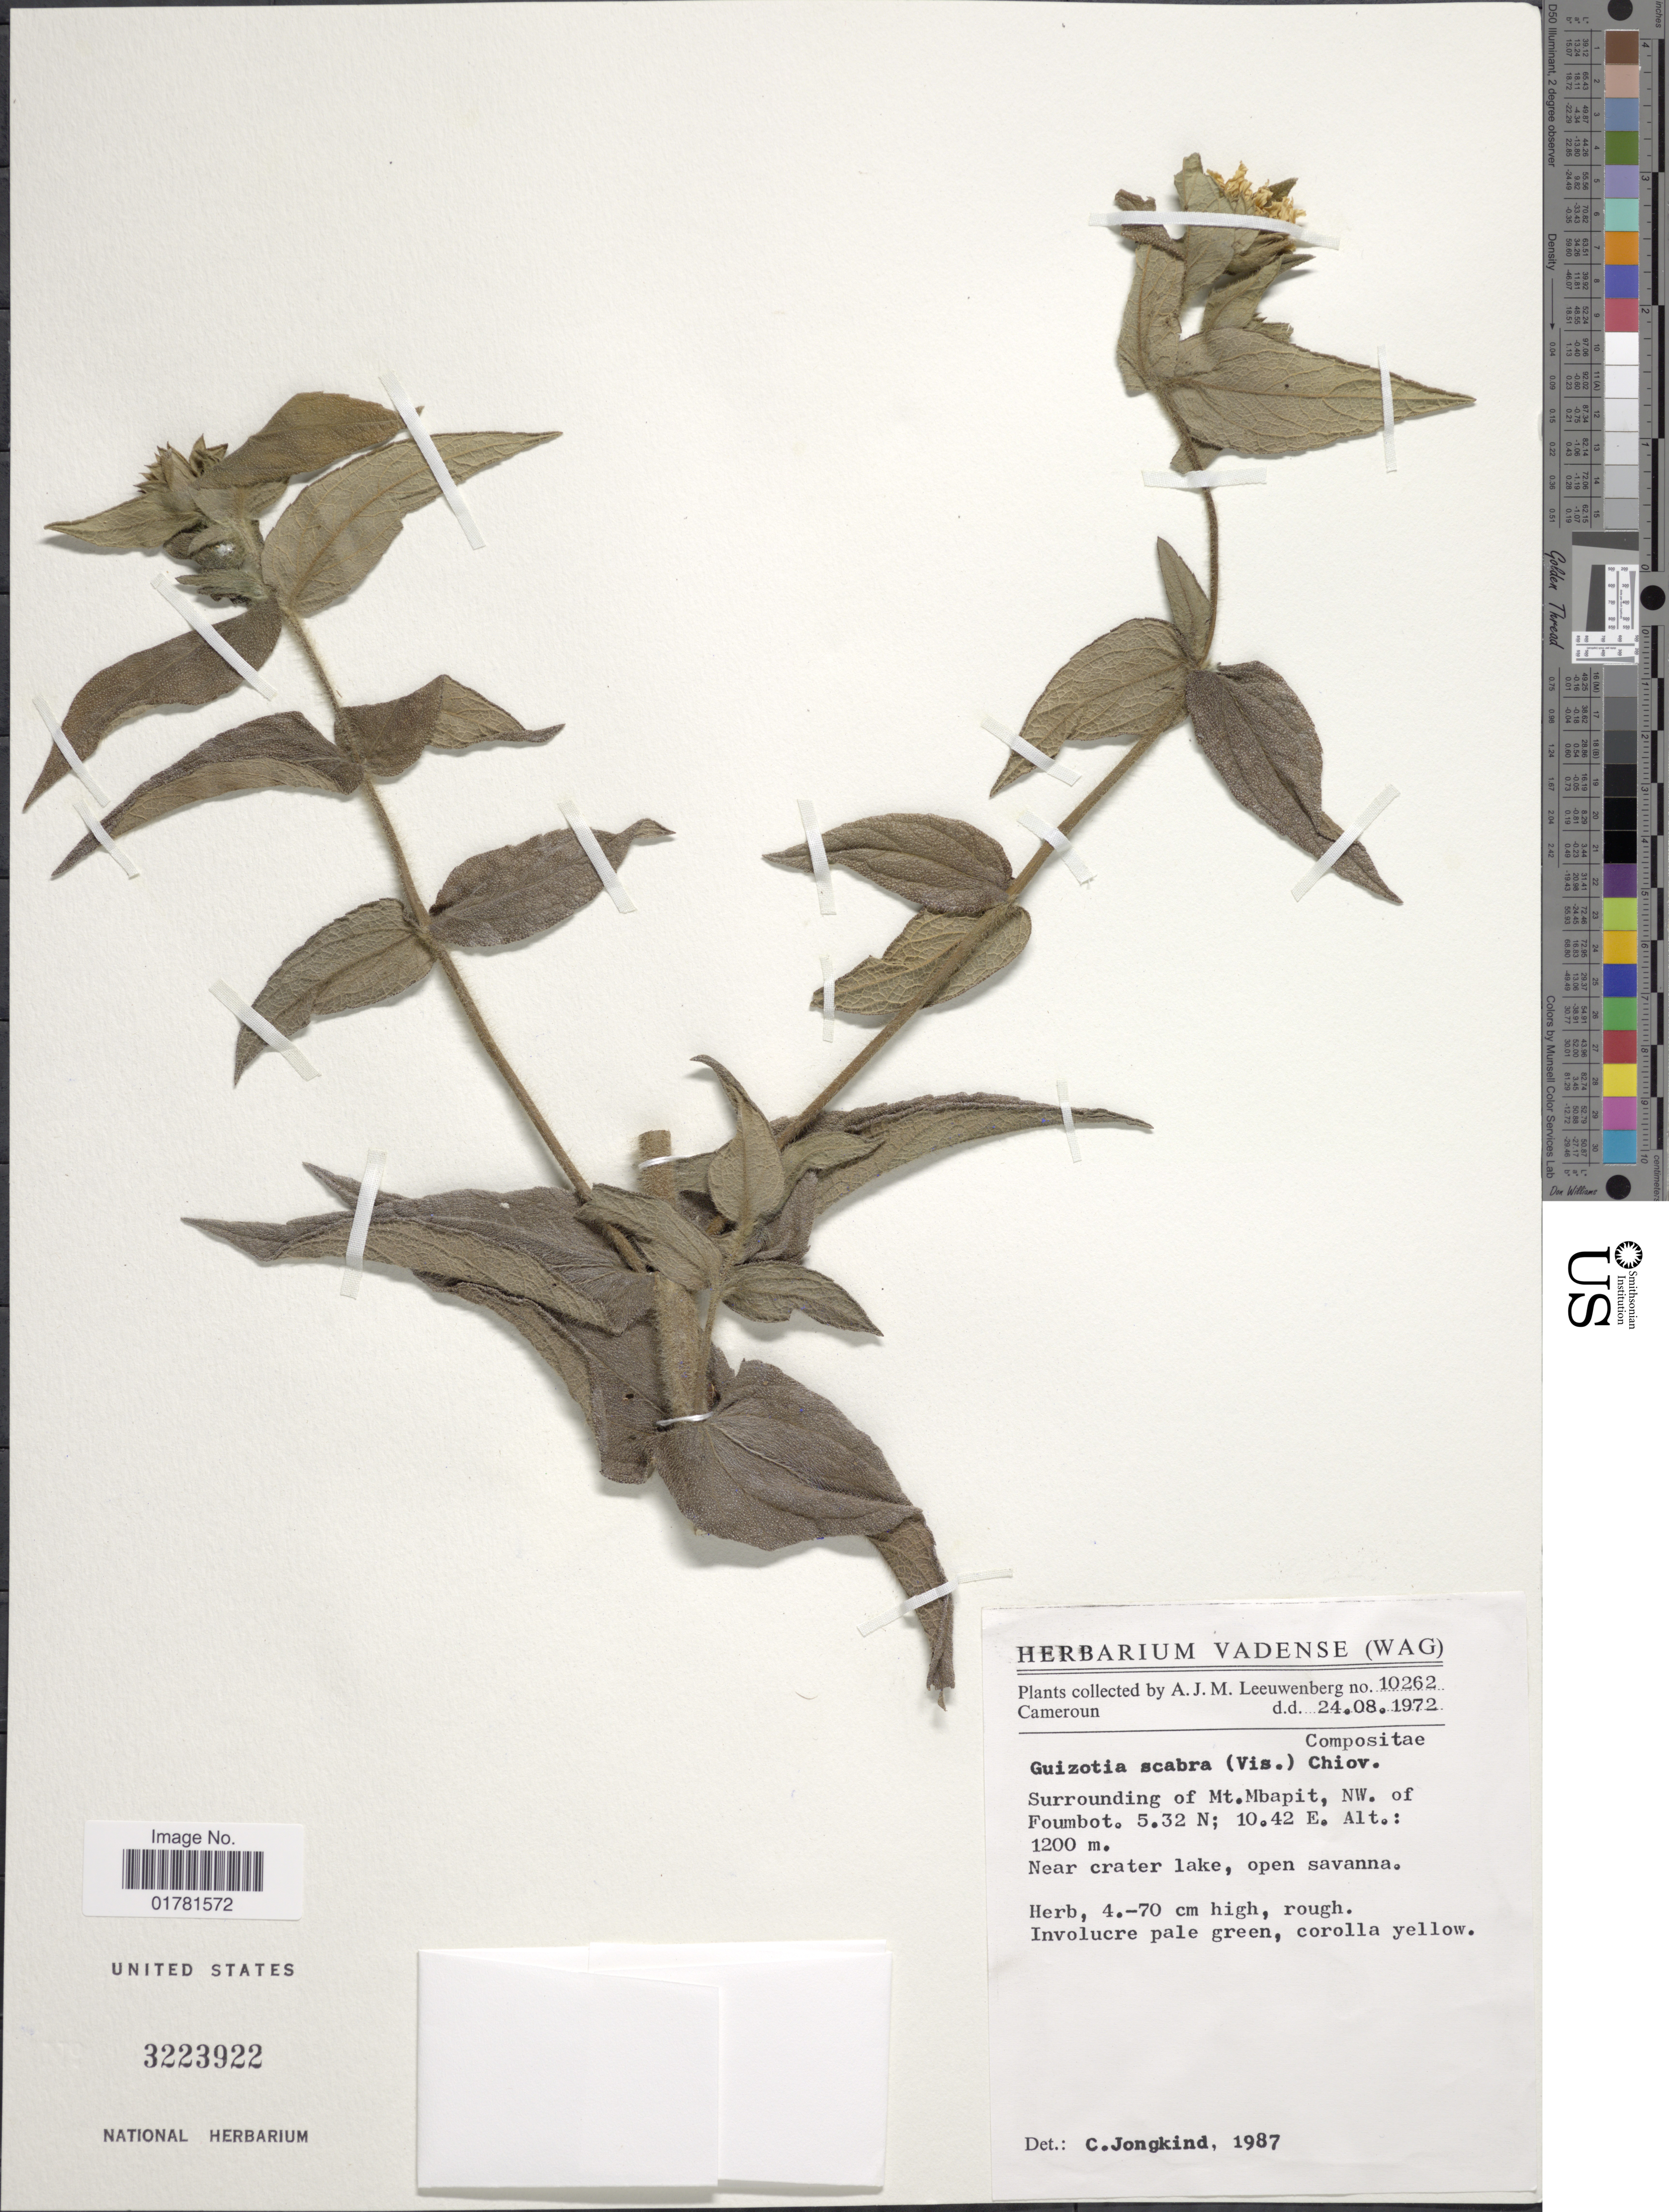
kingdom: Plantae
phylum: Tracheophyta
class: Magnoliopsida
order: Asterales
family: Asteraceae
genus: Guizotia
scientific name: Guizotia scabra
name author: Chiov.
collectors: A. J. M. Leeuwenberg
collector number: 10262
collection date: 1972-08-24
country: Cameroon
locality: Surrounding of Mt Mbapit, NW of Foumbot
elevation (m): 1200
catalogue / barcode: US 3223922